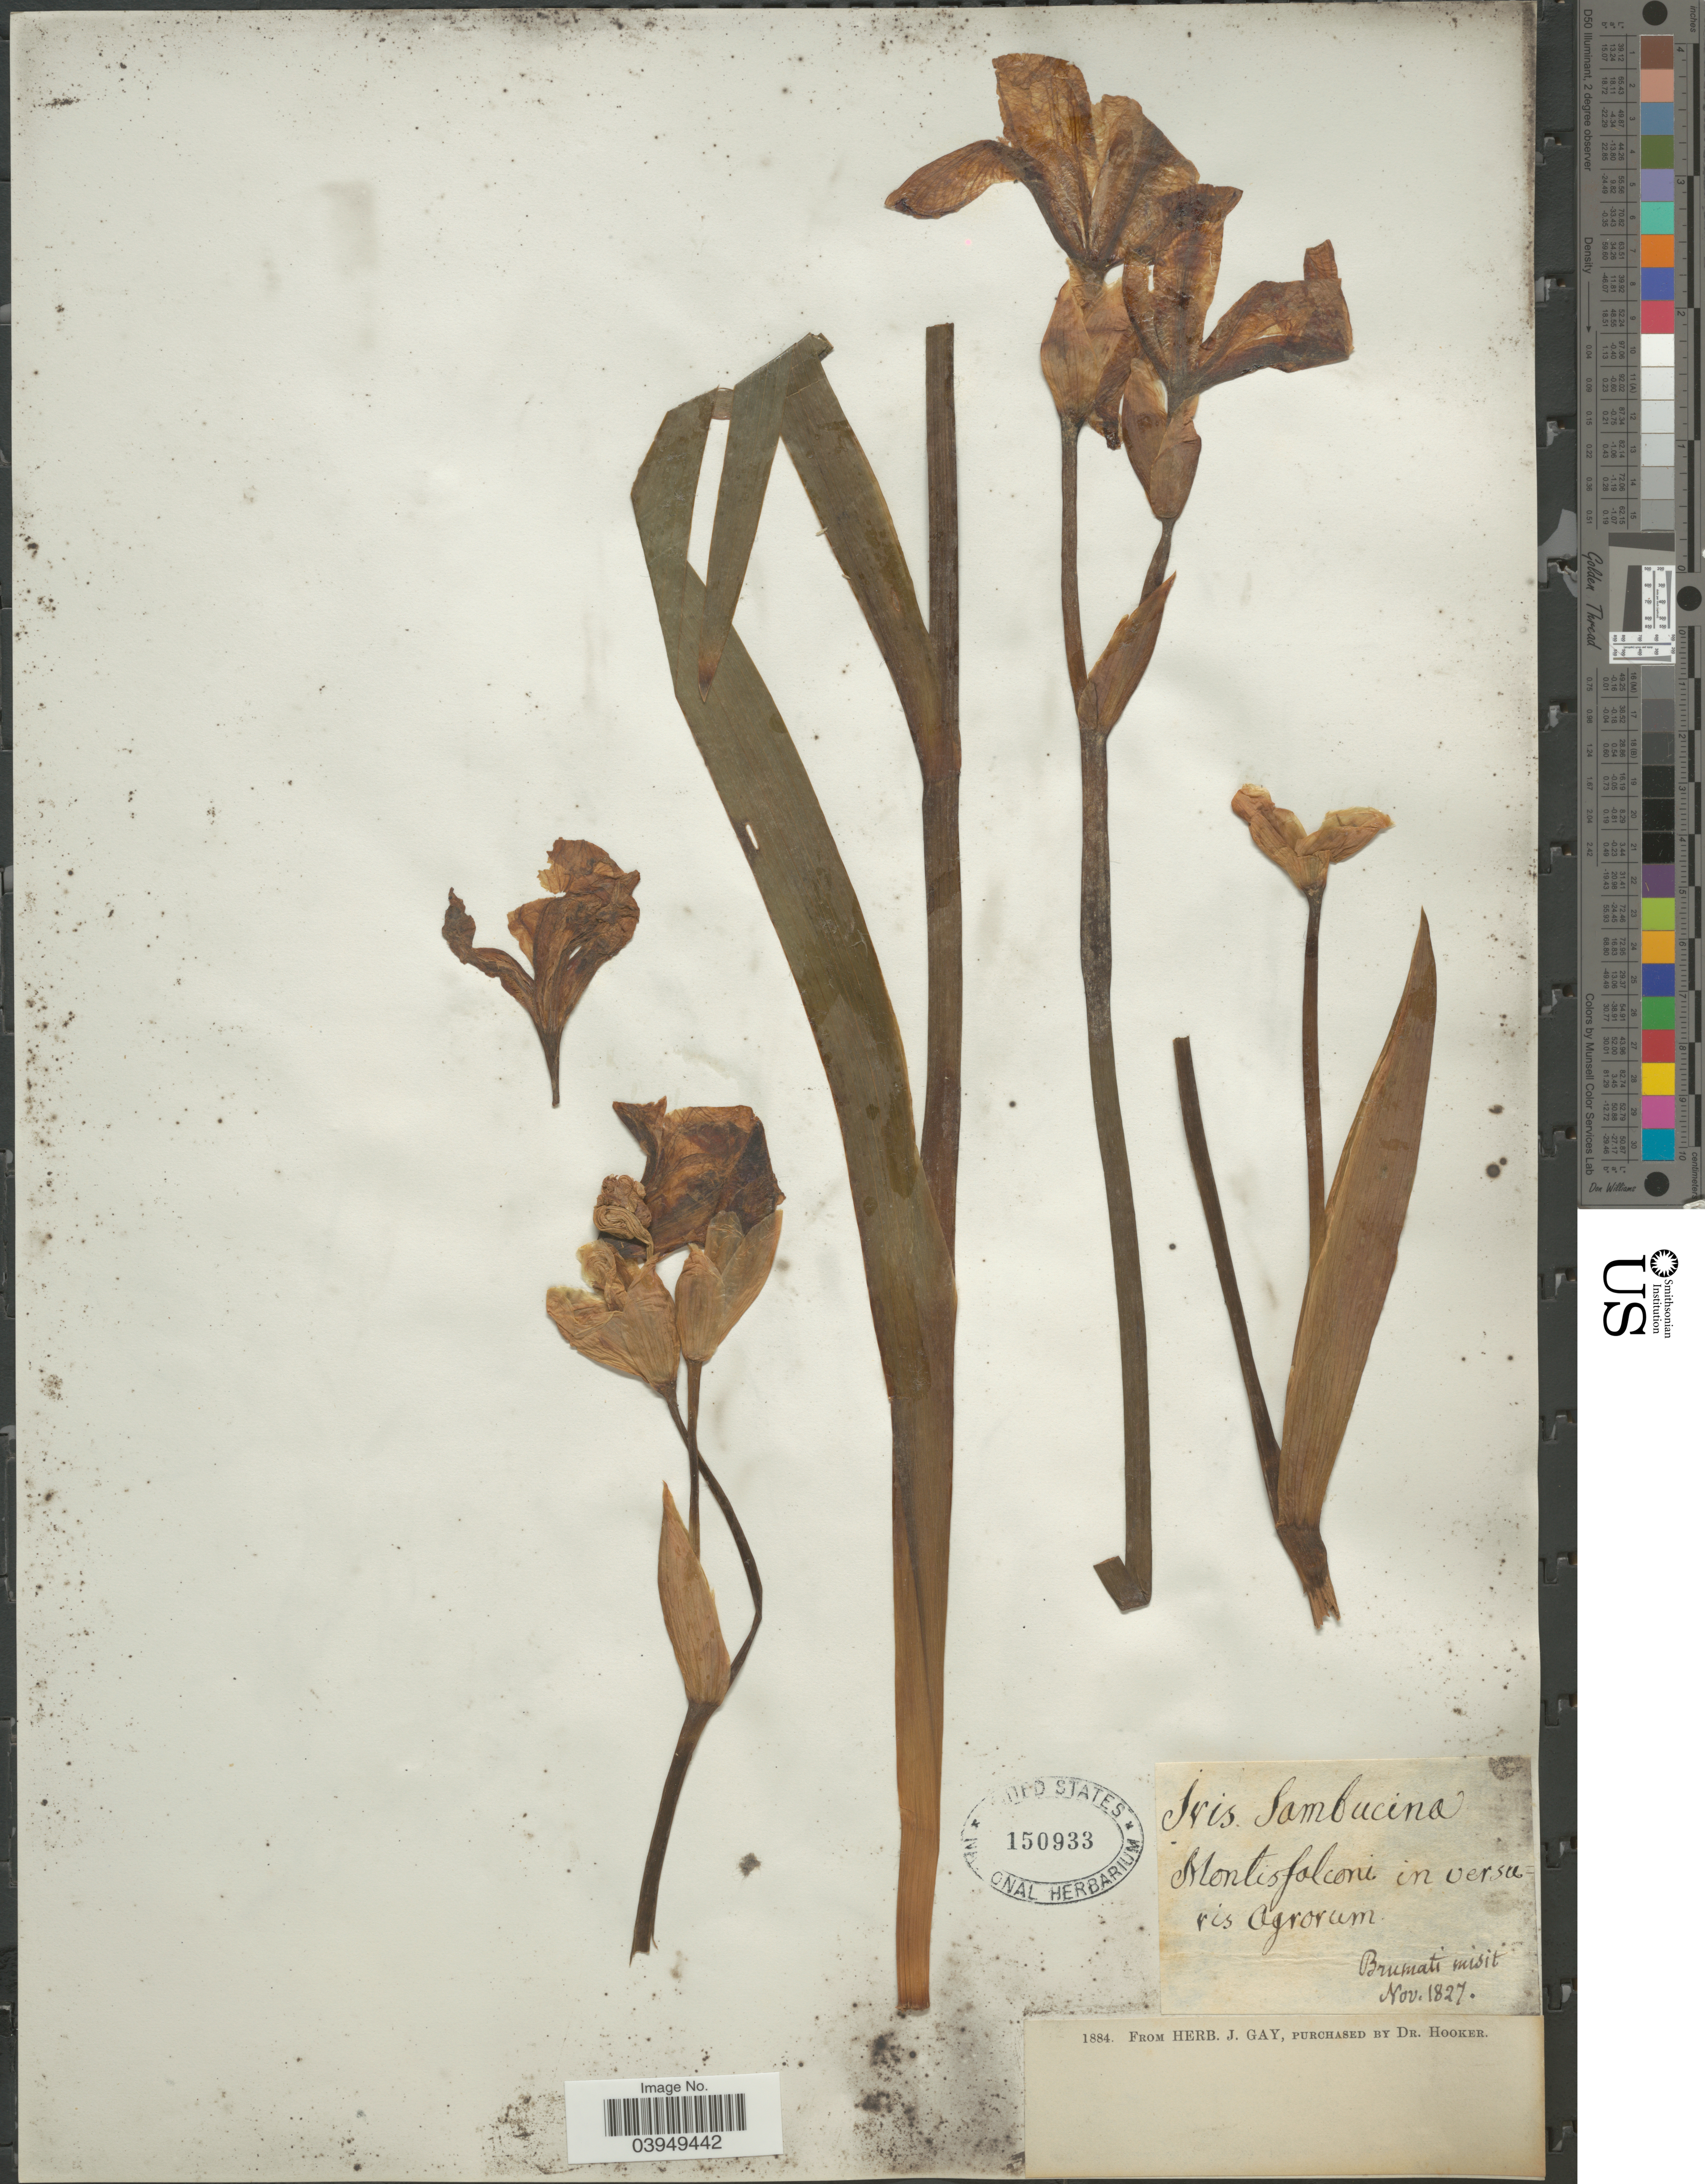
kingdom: Plantae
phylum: Tracheophyta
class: Liliopsida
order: Asparagales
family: Iridaceae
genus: Iris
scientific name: Iris sambucina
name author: L.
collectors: ex herb. J. Gay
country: Italy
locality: Montisfalconi in versuris Agrorum.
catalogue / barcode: US 150933